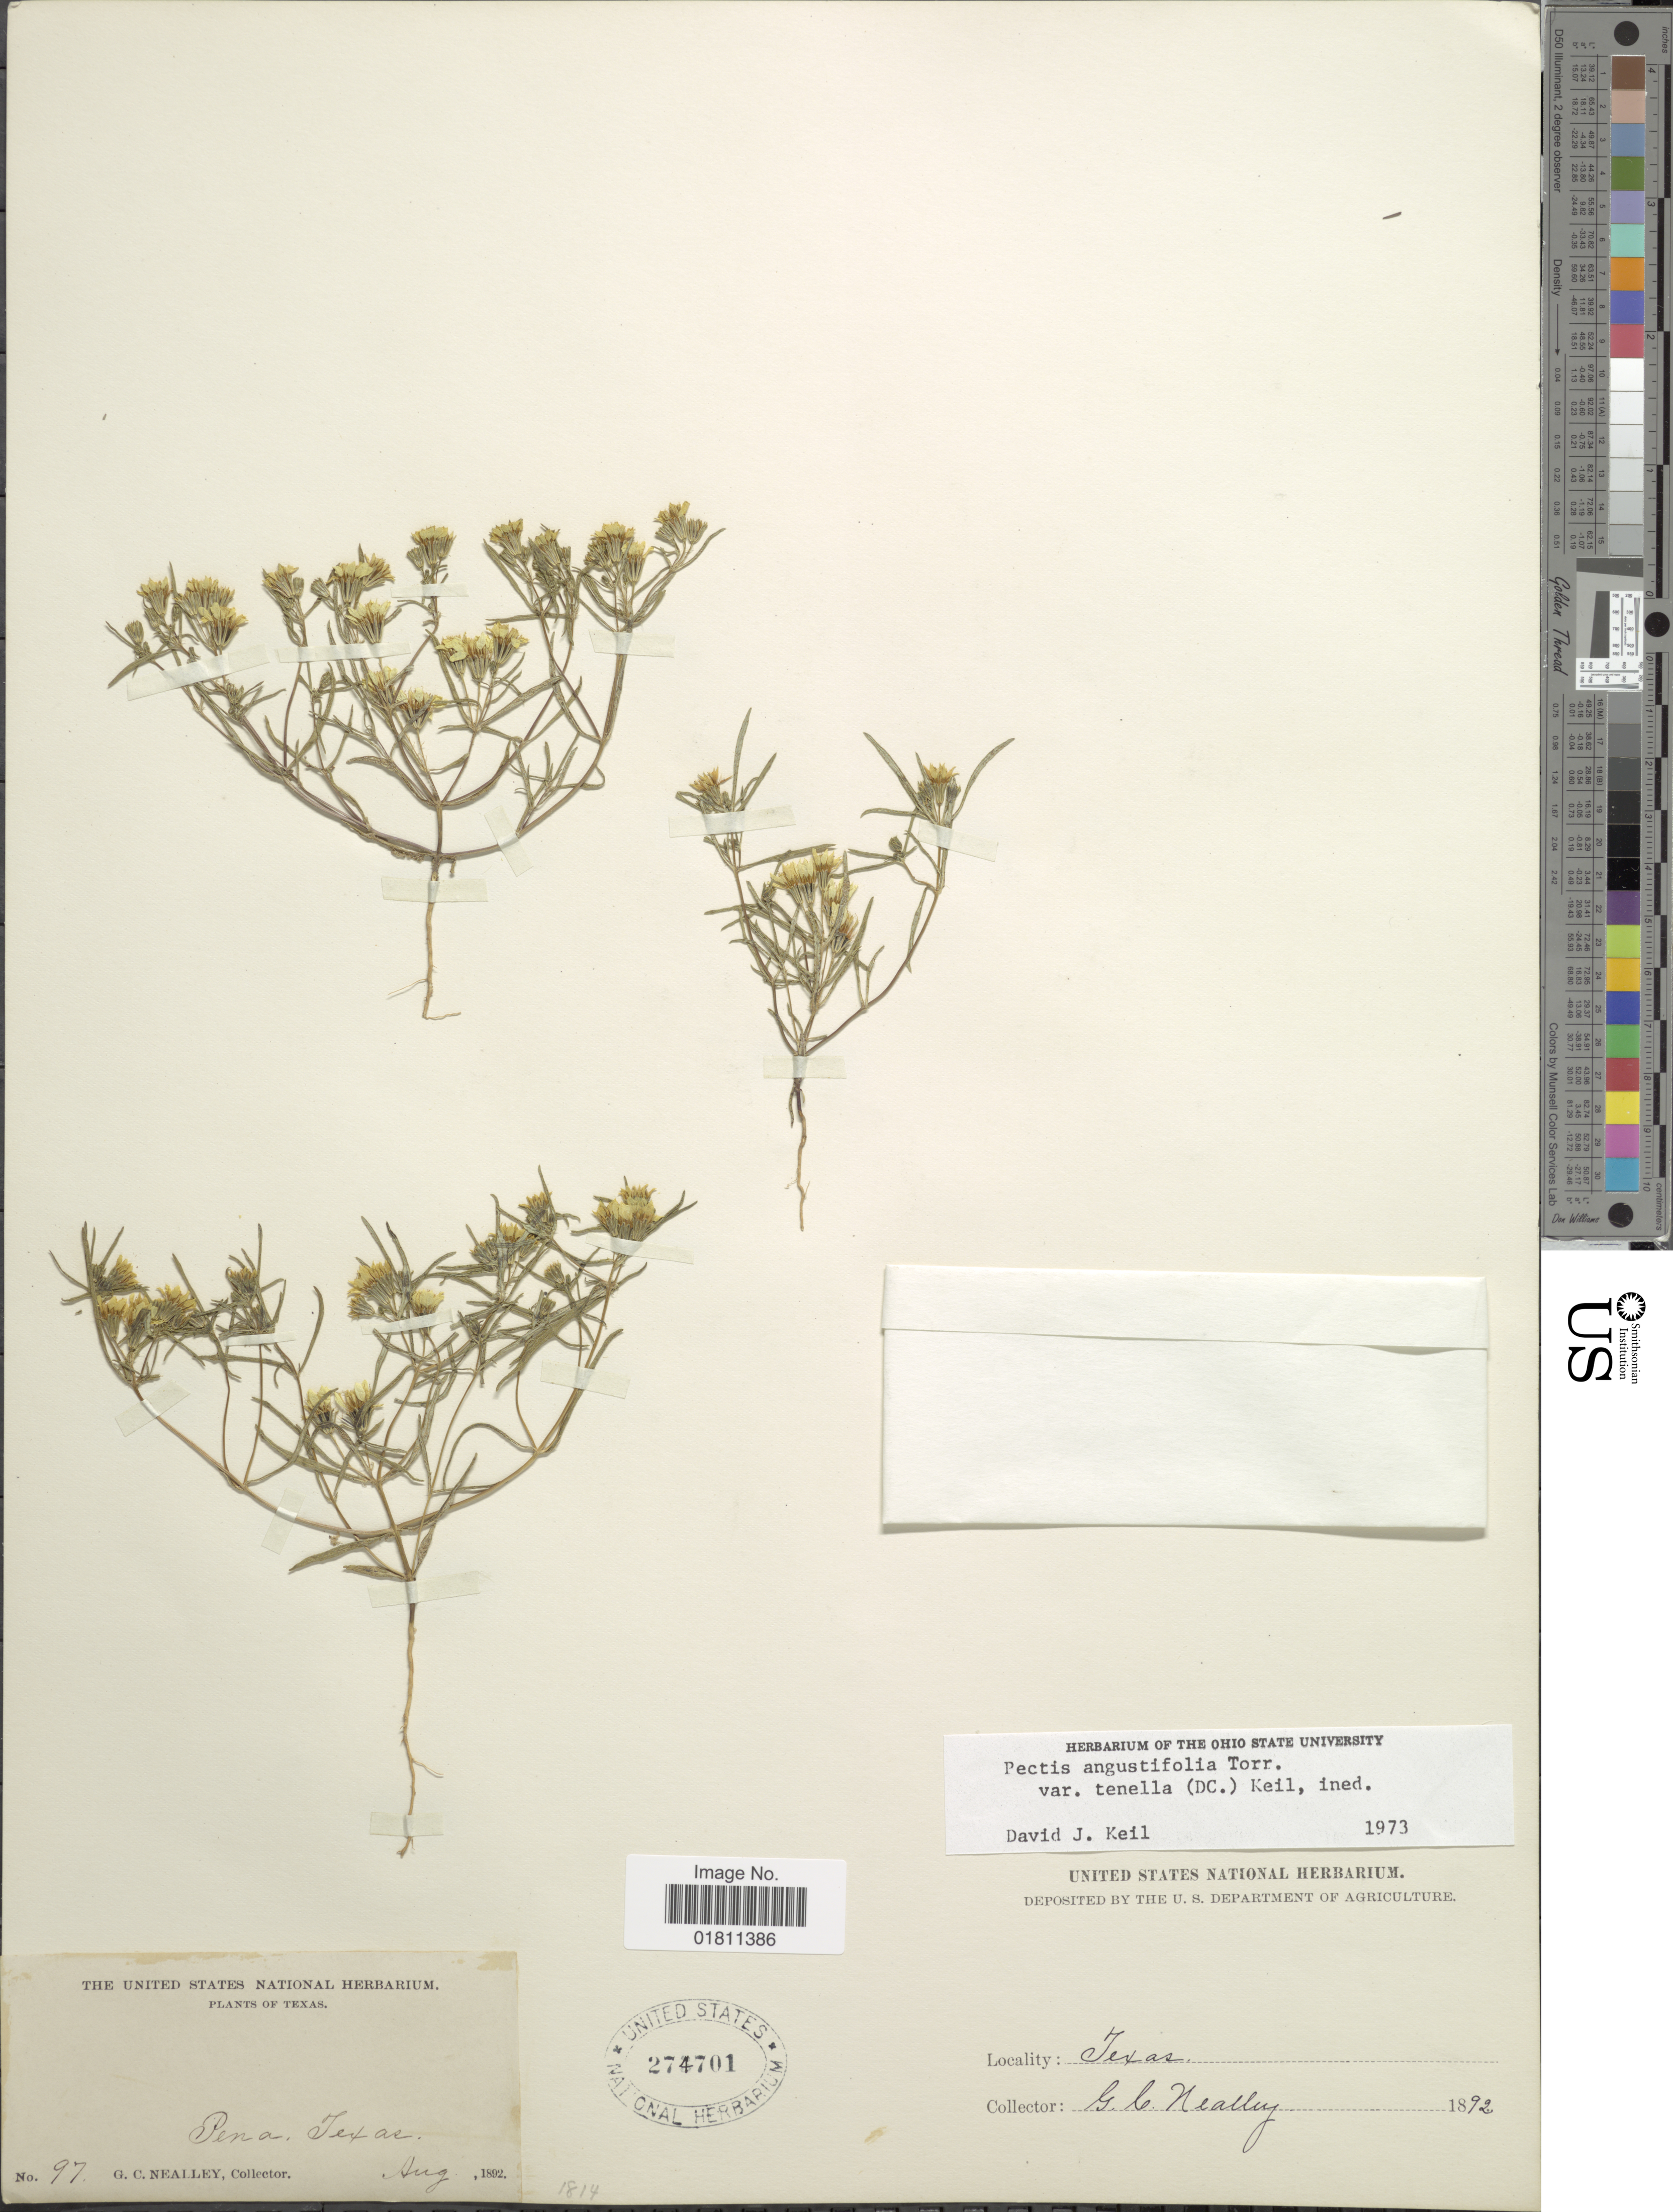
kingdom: Plantae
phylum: Tracheophyta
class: Magnoliopsida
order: Asterales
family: Asteraceae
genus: Pectis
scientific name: Pectis angustifolia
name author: Torr.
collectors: G. C. Nealley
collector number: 97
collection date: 1892-08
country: United States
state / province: Texas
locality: Texas. Pena Texas.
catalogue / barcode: US 274701